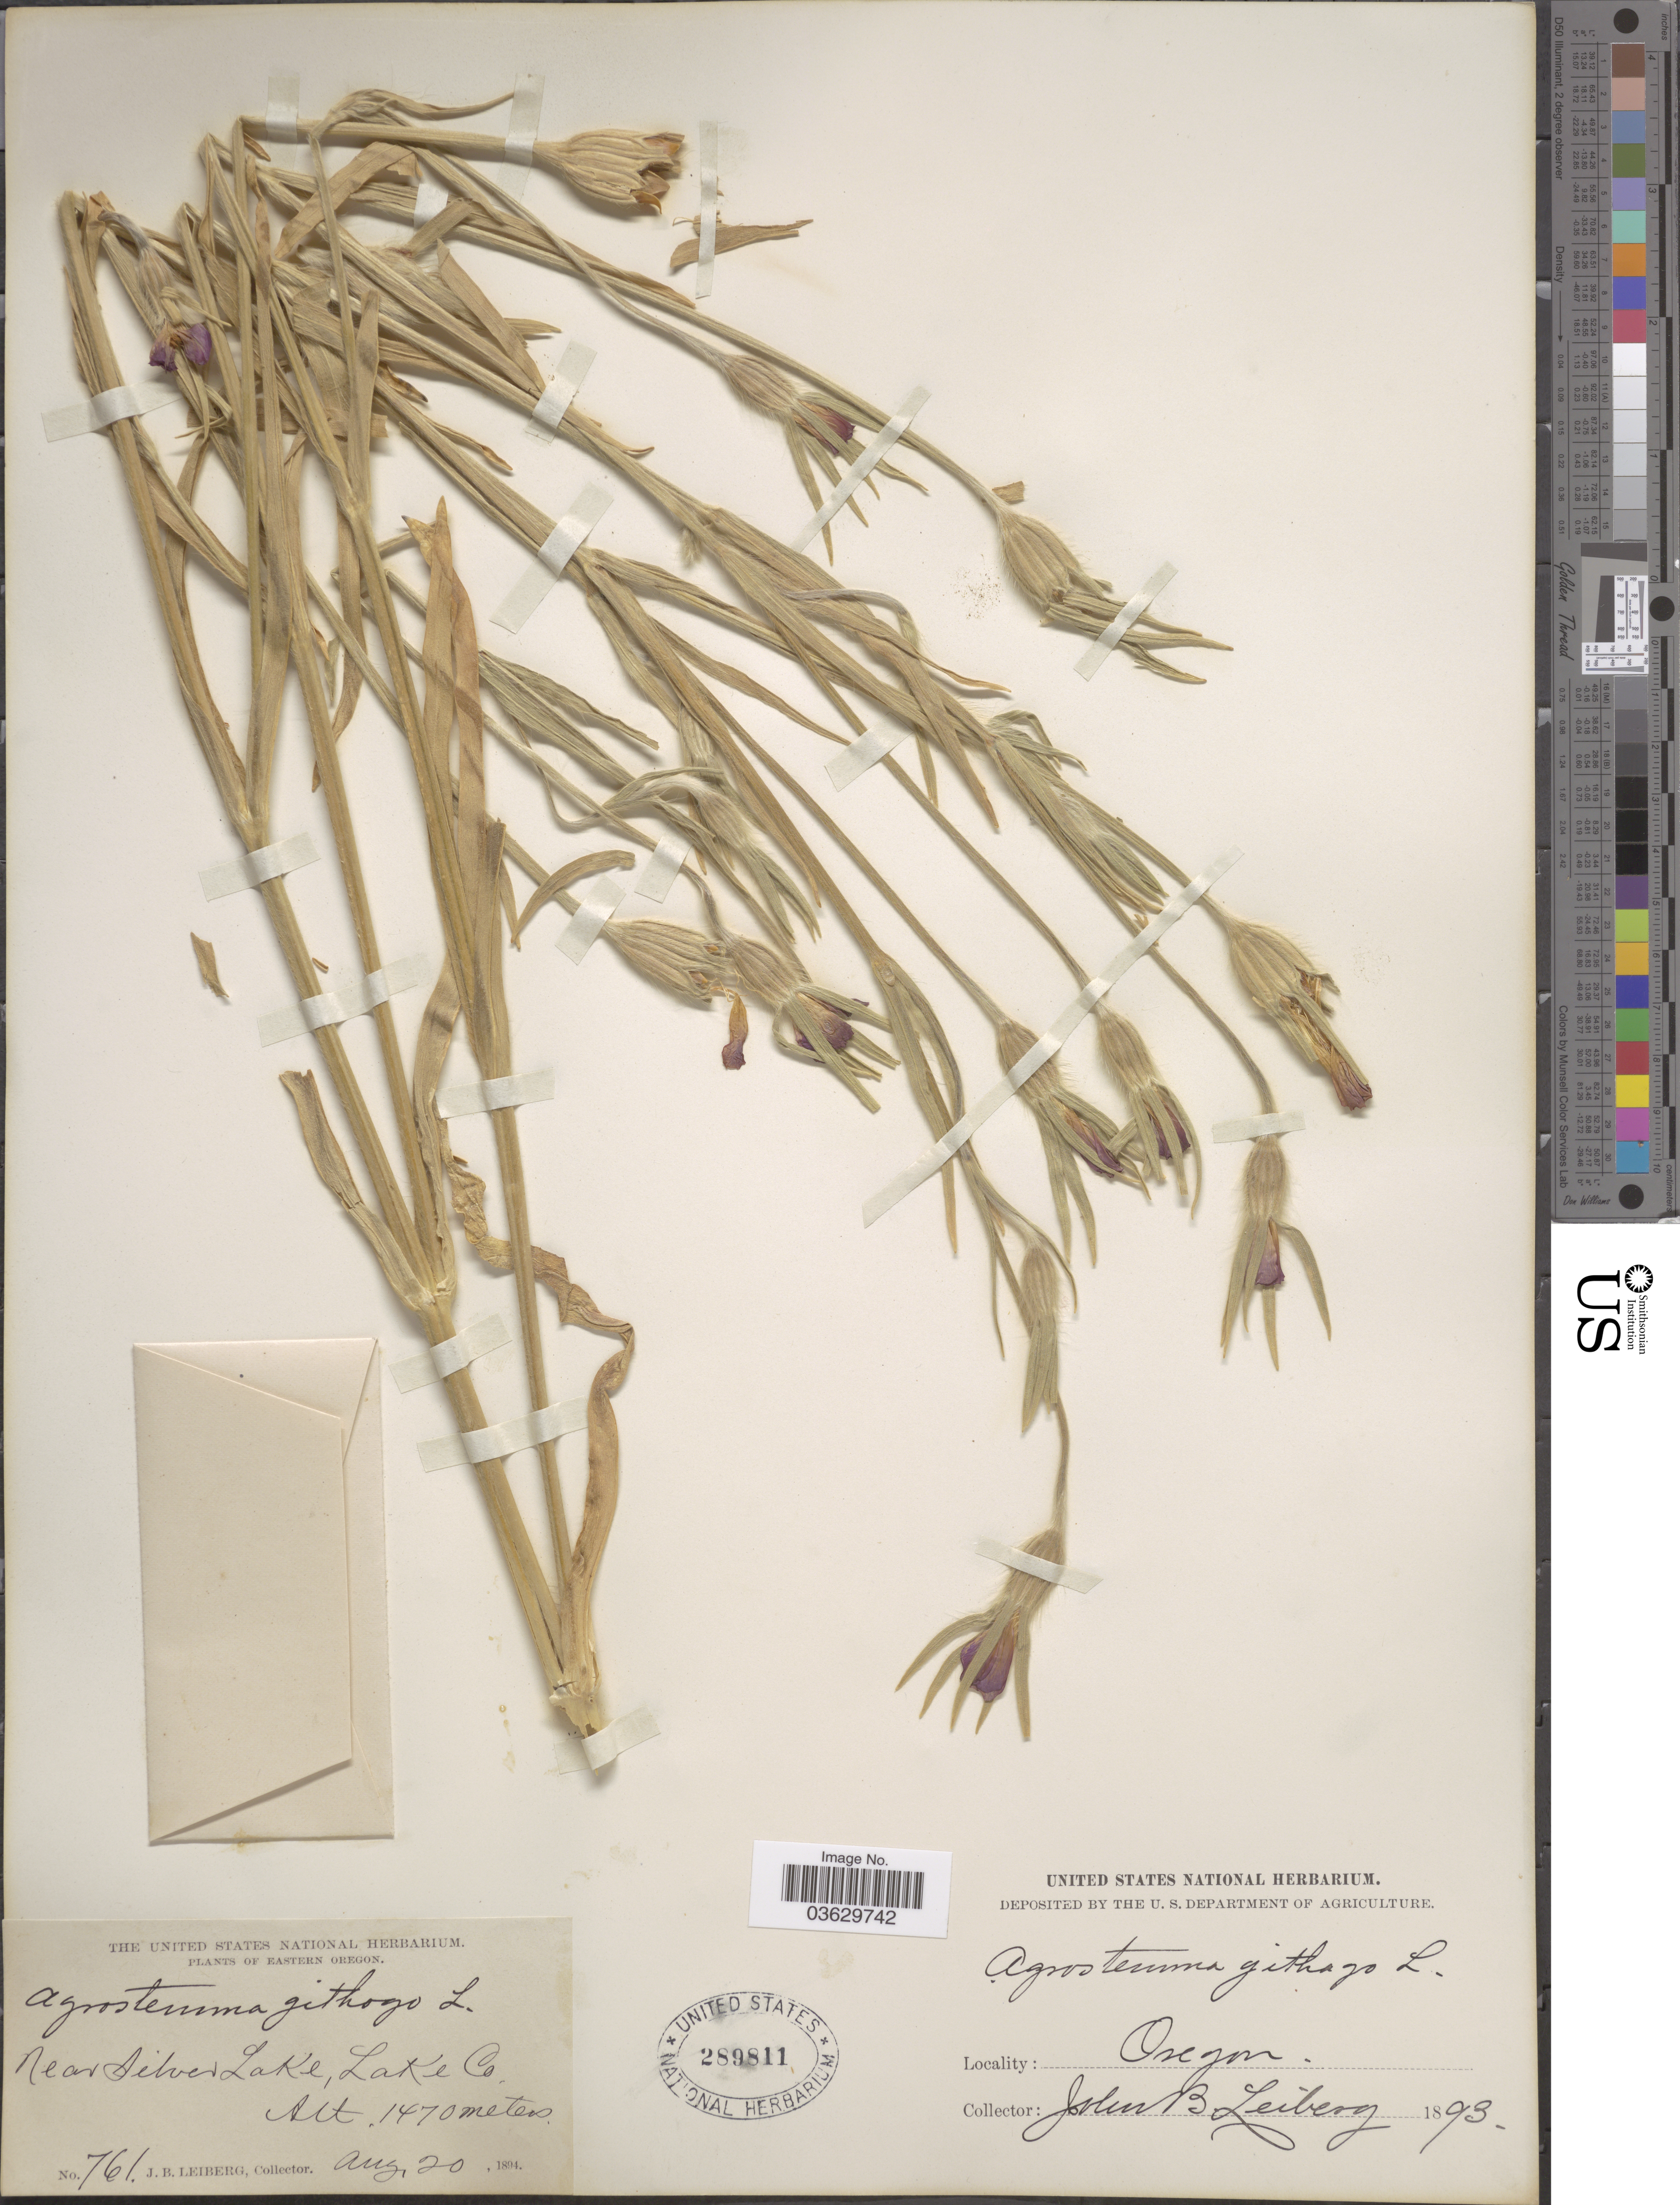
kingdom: Plantae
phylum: Tracheophyta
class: Magnoliopsida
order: Caryophyllales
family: Caryophyllaceae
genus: Agrostemma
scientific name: Agrostemma githago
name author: L.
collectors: J. B. Leiberg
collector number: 761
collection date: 1894-08-20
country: United States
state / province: Oregon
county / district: Lake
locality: Eastern Oregon. Near Silver Lake, Lake Co.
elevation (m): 1470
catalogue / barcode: US 289811